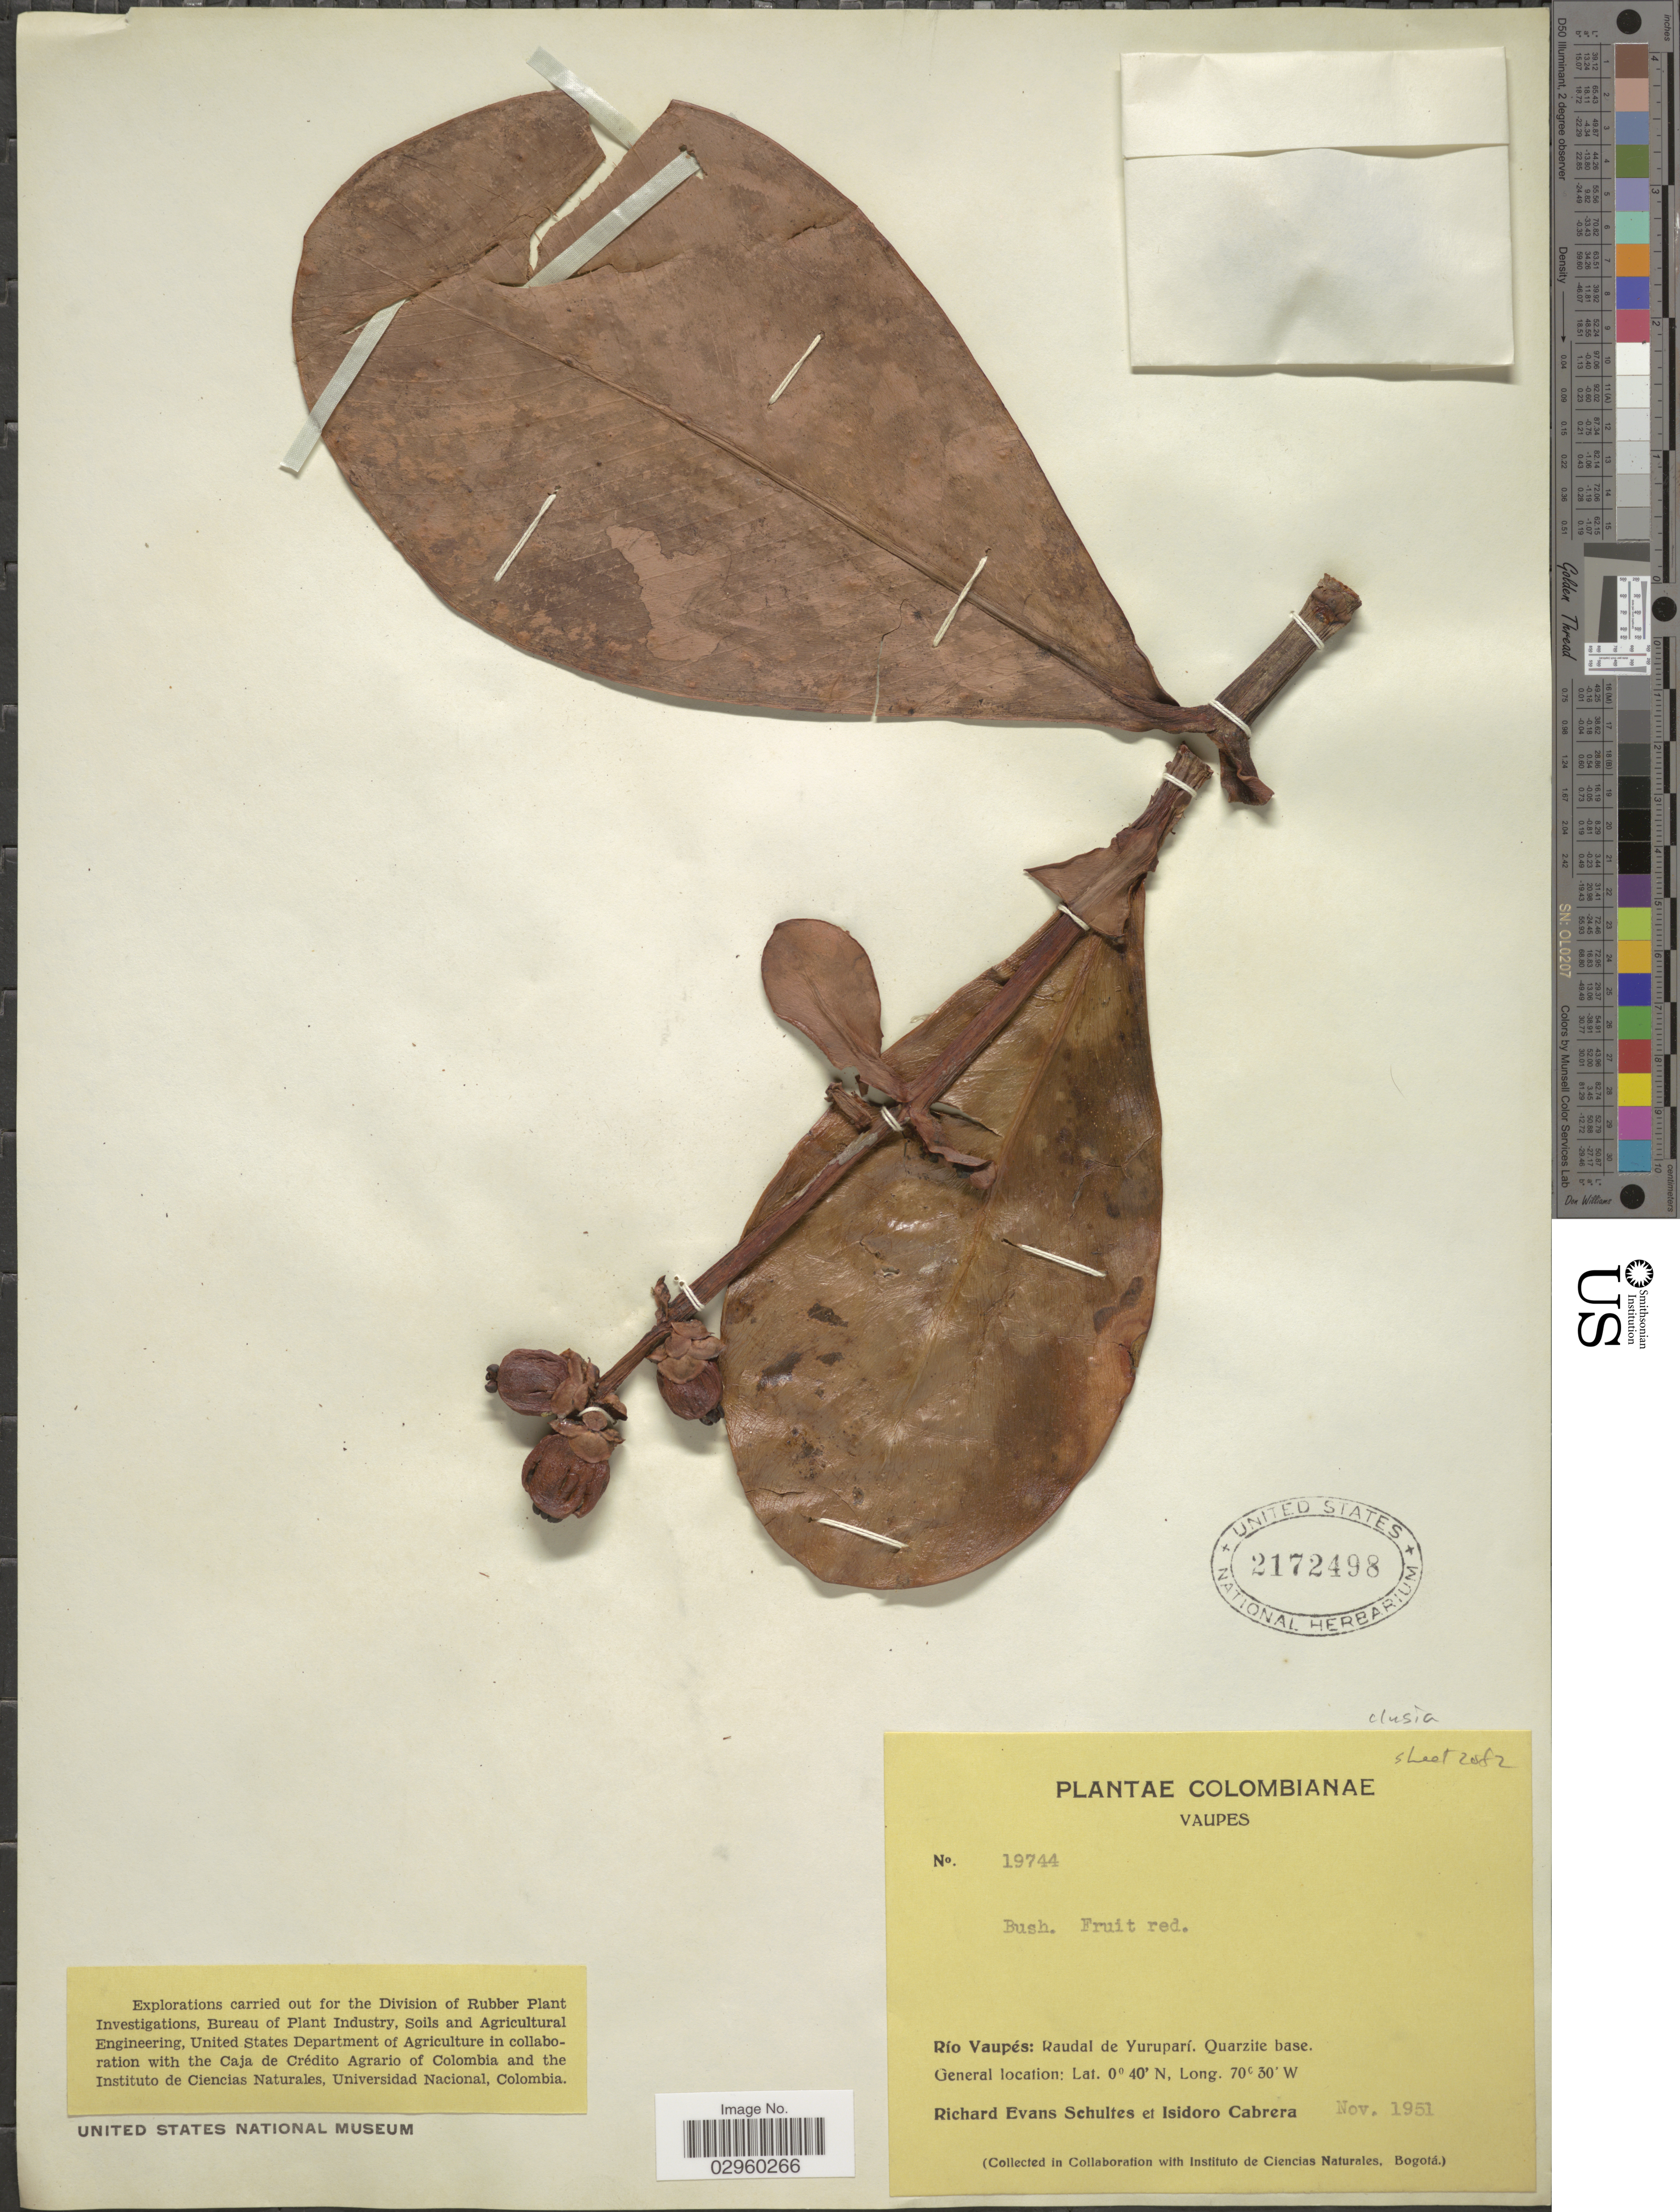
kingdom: Plantae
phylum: Tracheophyta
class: Magnoliopsida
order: Malpighiales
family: Clusiaceae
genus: Clusia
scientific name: Clusia sp.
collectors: R. E. Schultes & I. Cabrera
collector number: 19744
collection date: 1951-11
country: Colombia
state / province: Vaupés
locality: Río Vaupés: Raudal de Yuruparí. Quartzite base.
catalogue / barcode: US 2172498